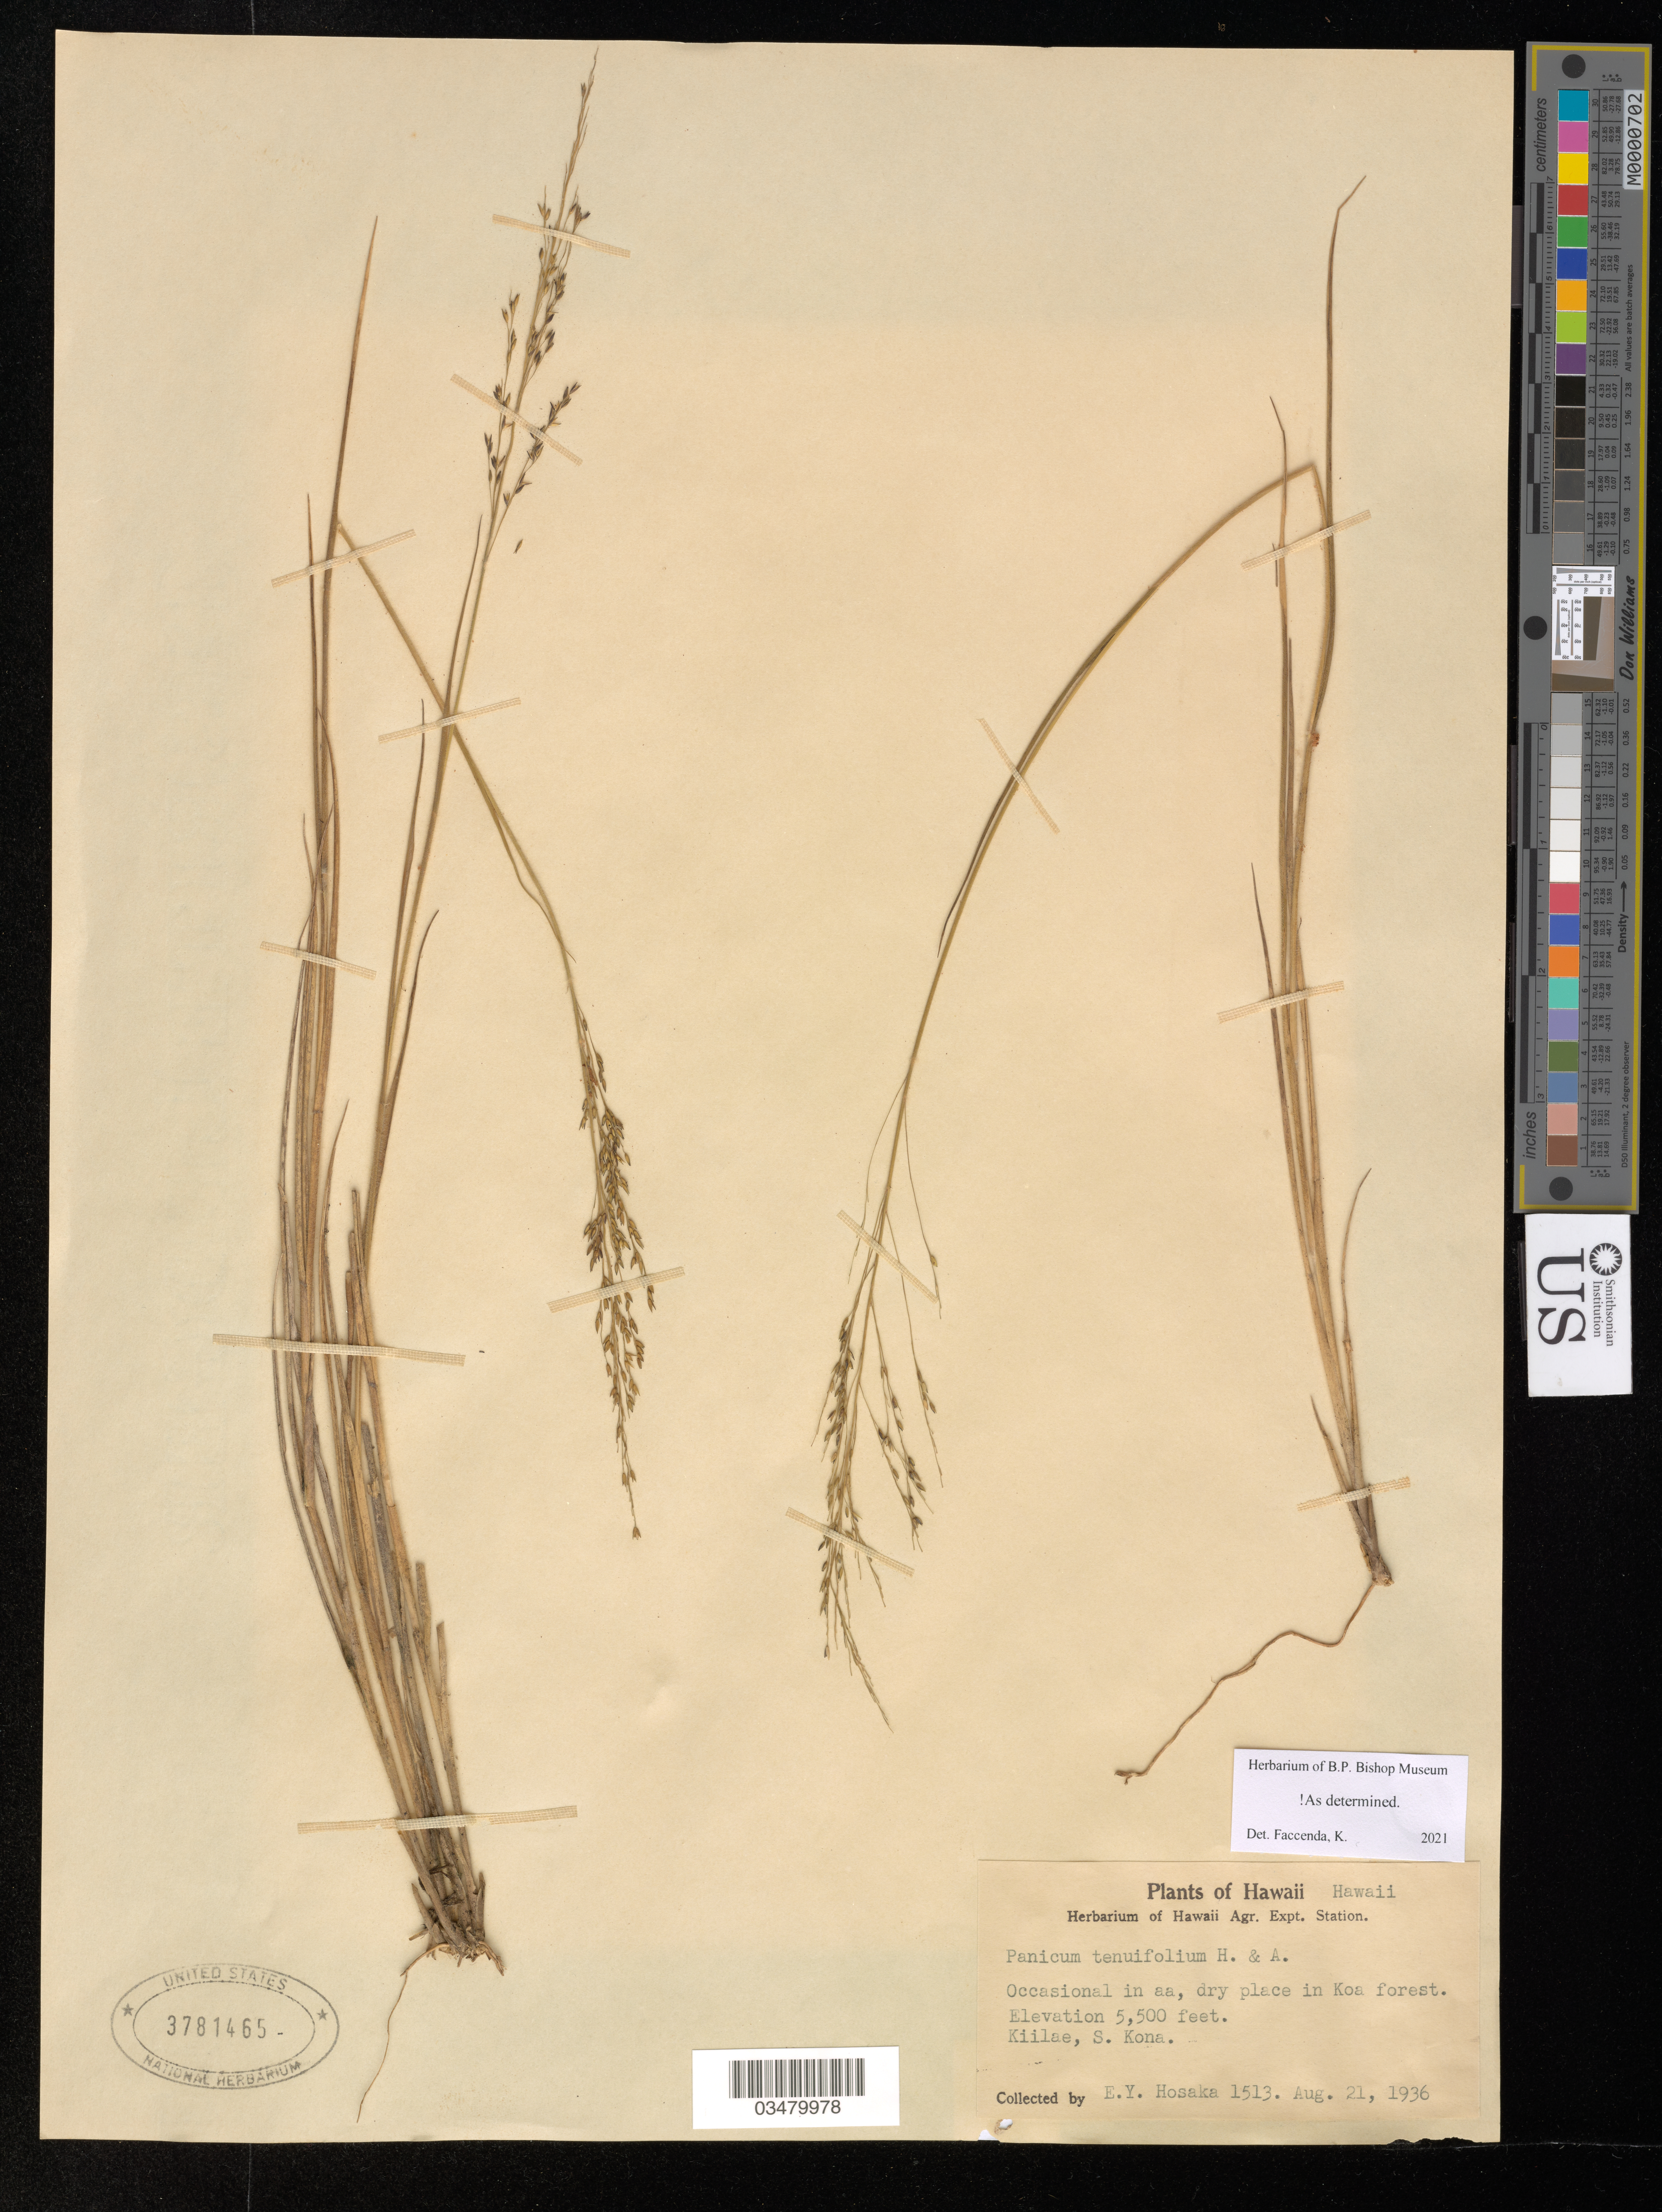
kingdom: Plantae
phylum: Tracheophyta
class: Liliopsida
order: Poales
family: Poaceae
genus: Panicum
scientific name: Panicum tenuifolium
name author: Hook. & Arn.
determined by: Faccenda, K.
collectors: E. Y. Hosaka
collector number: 1513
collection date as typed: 21 Aug 1936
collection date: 1936-08-21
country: United States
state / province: Hawaii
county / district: Hawaii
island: Hawaii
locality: Kiilae, S. Kona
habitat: Dry place in forest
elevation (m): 1676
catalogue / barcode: US 3781465